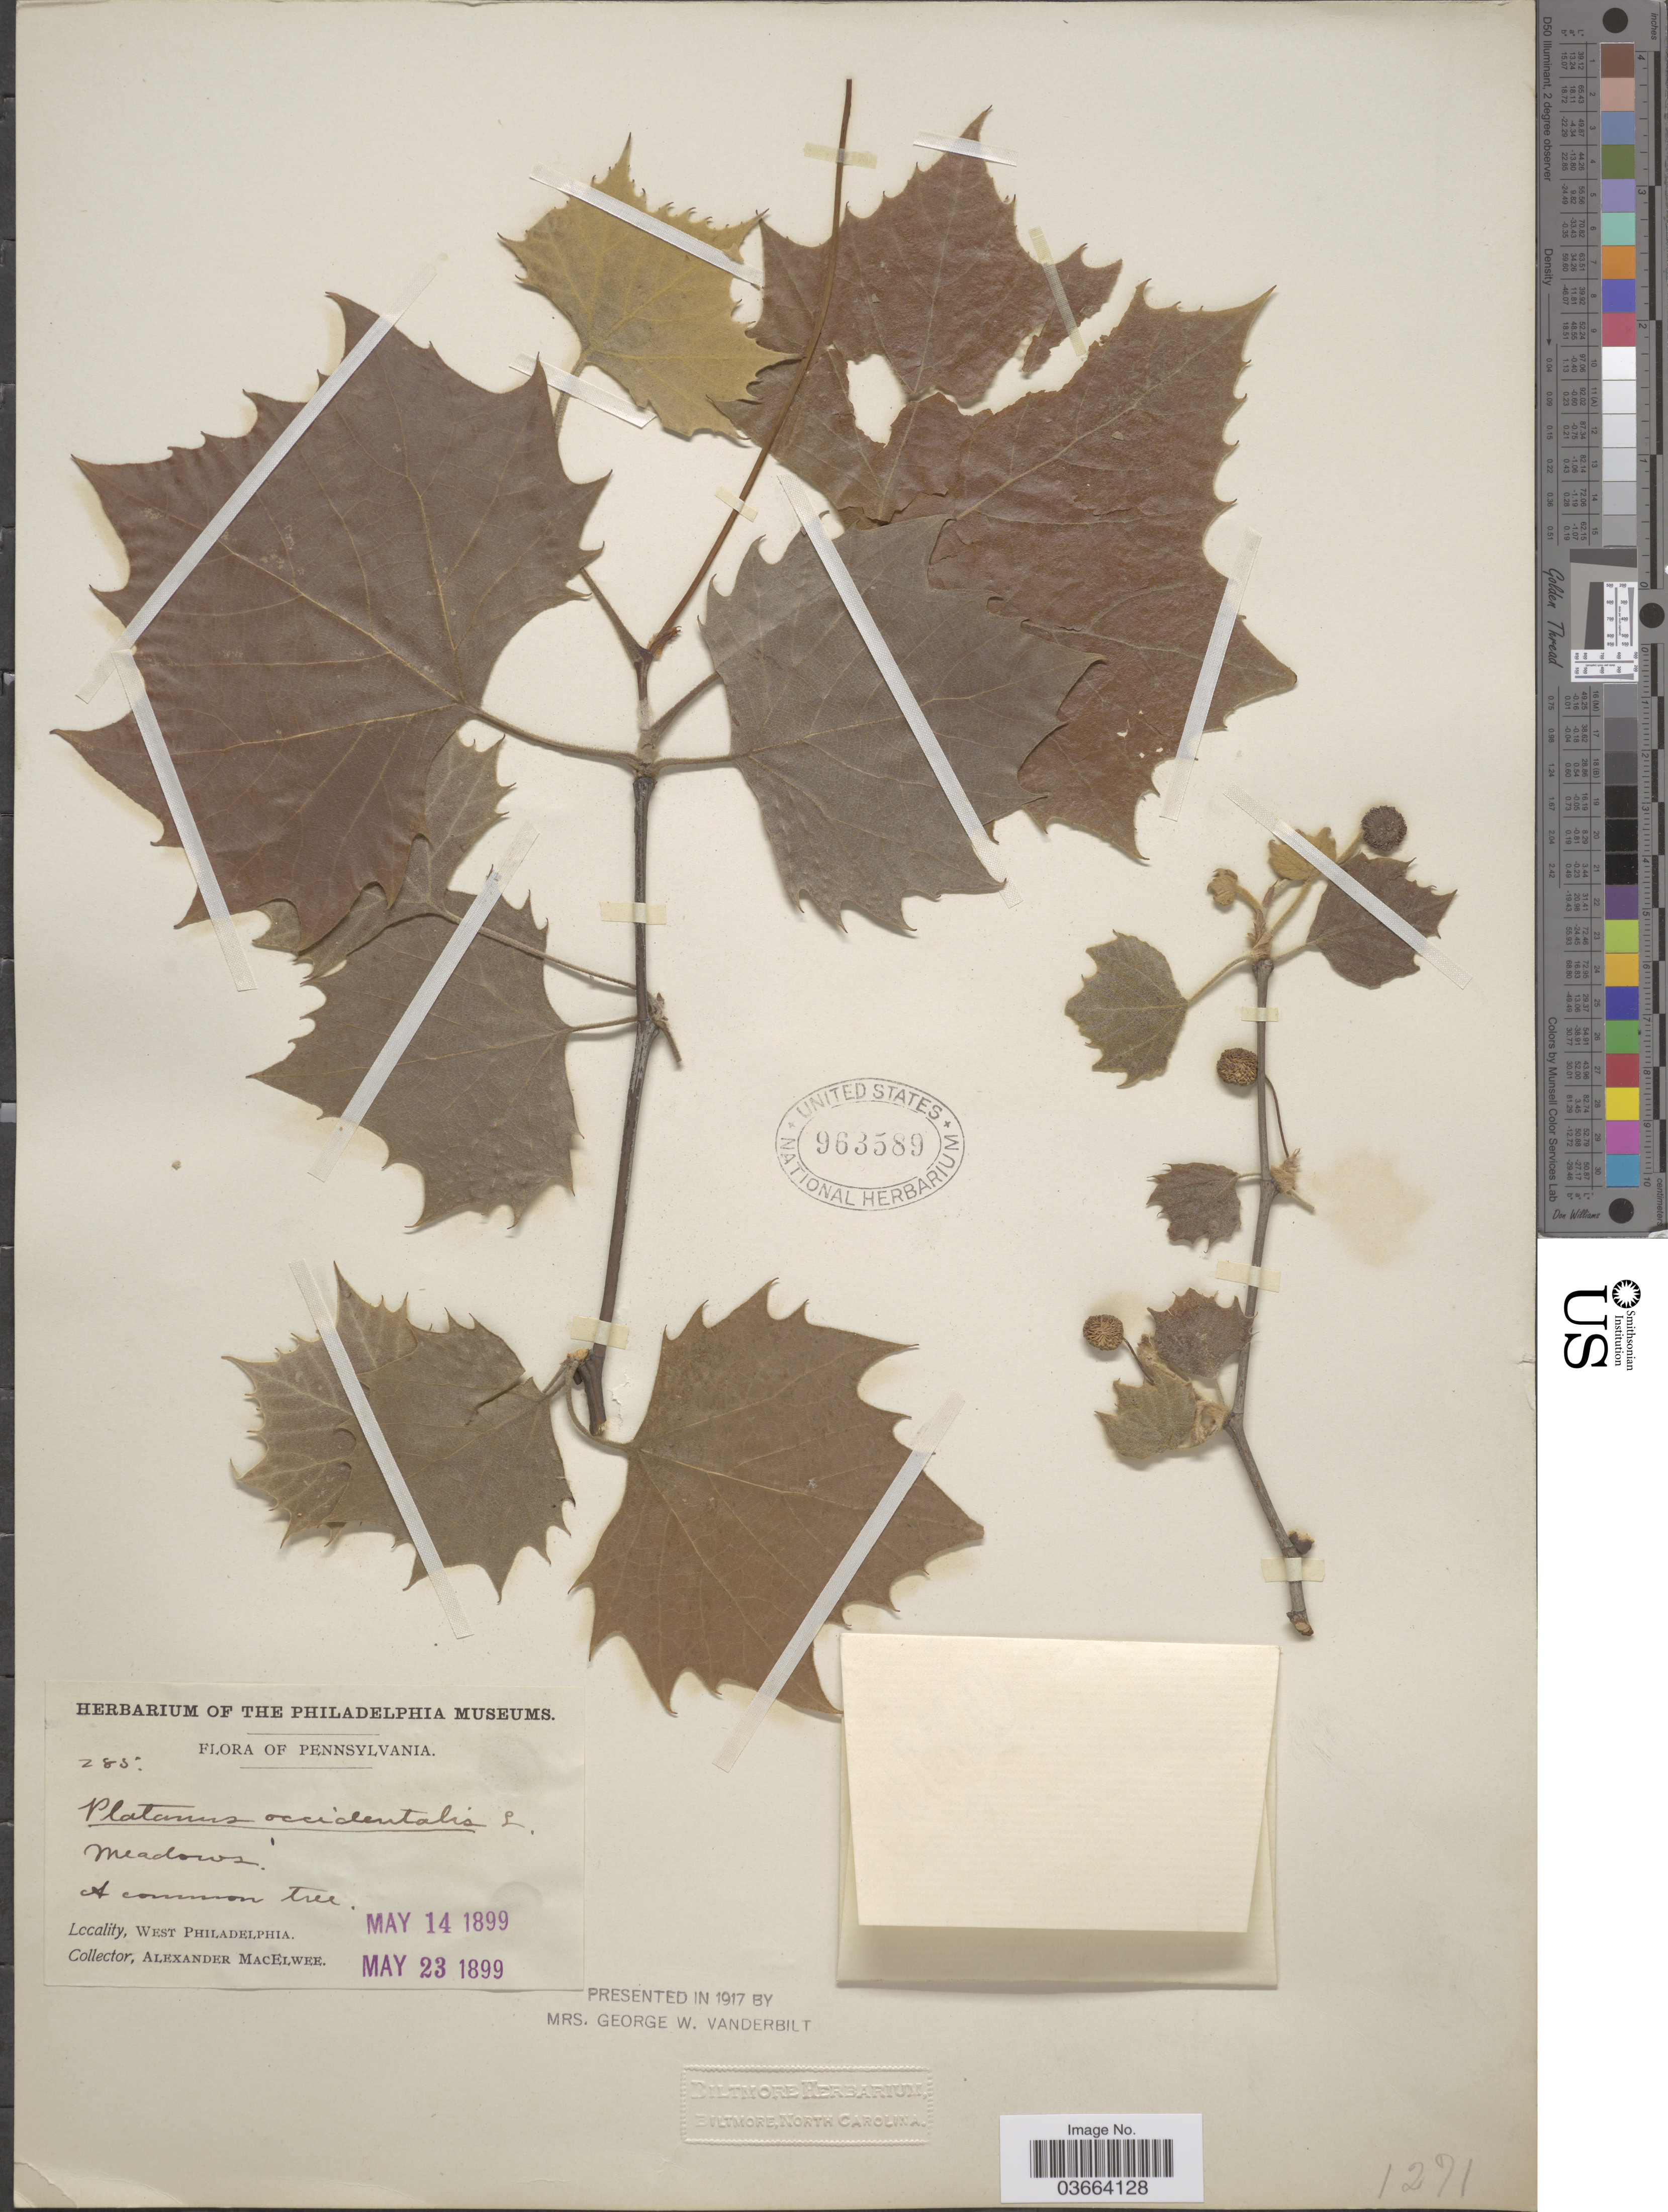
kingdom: Plantae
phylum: Tracheophyta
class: Magnoliopsida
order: Proteales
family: Platanaceae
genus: Platanus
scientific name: Platanus occidentalis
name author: L.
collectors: A. MacElwee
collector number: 285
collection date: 1899-05-14/1899-05-23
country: United States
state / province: Pennsylvania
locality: West Philadelphia.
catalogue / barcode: US 963589